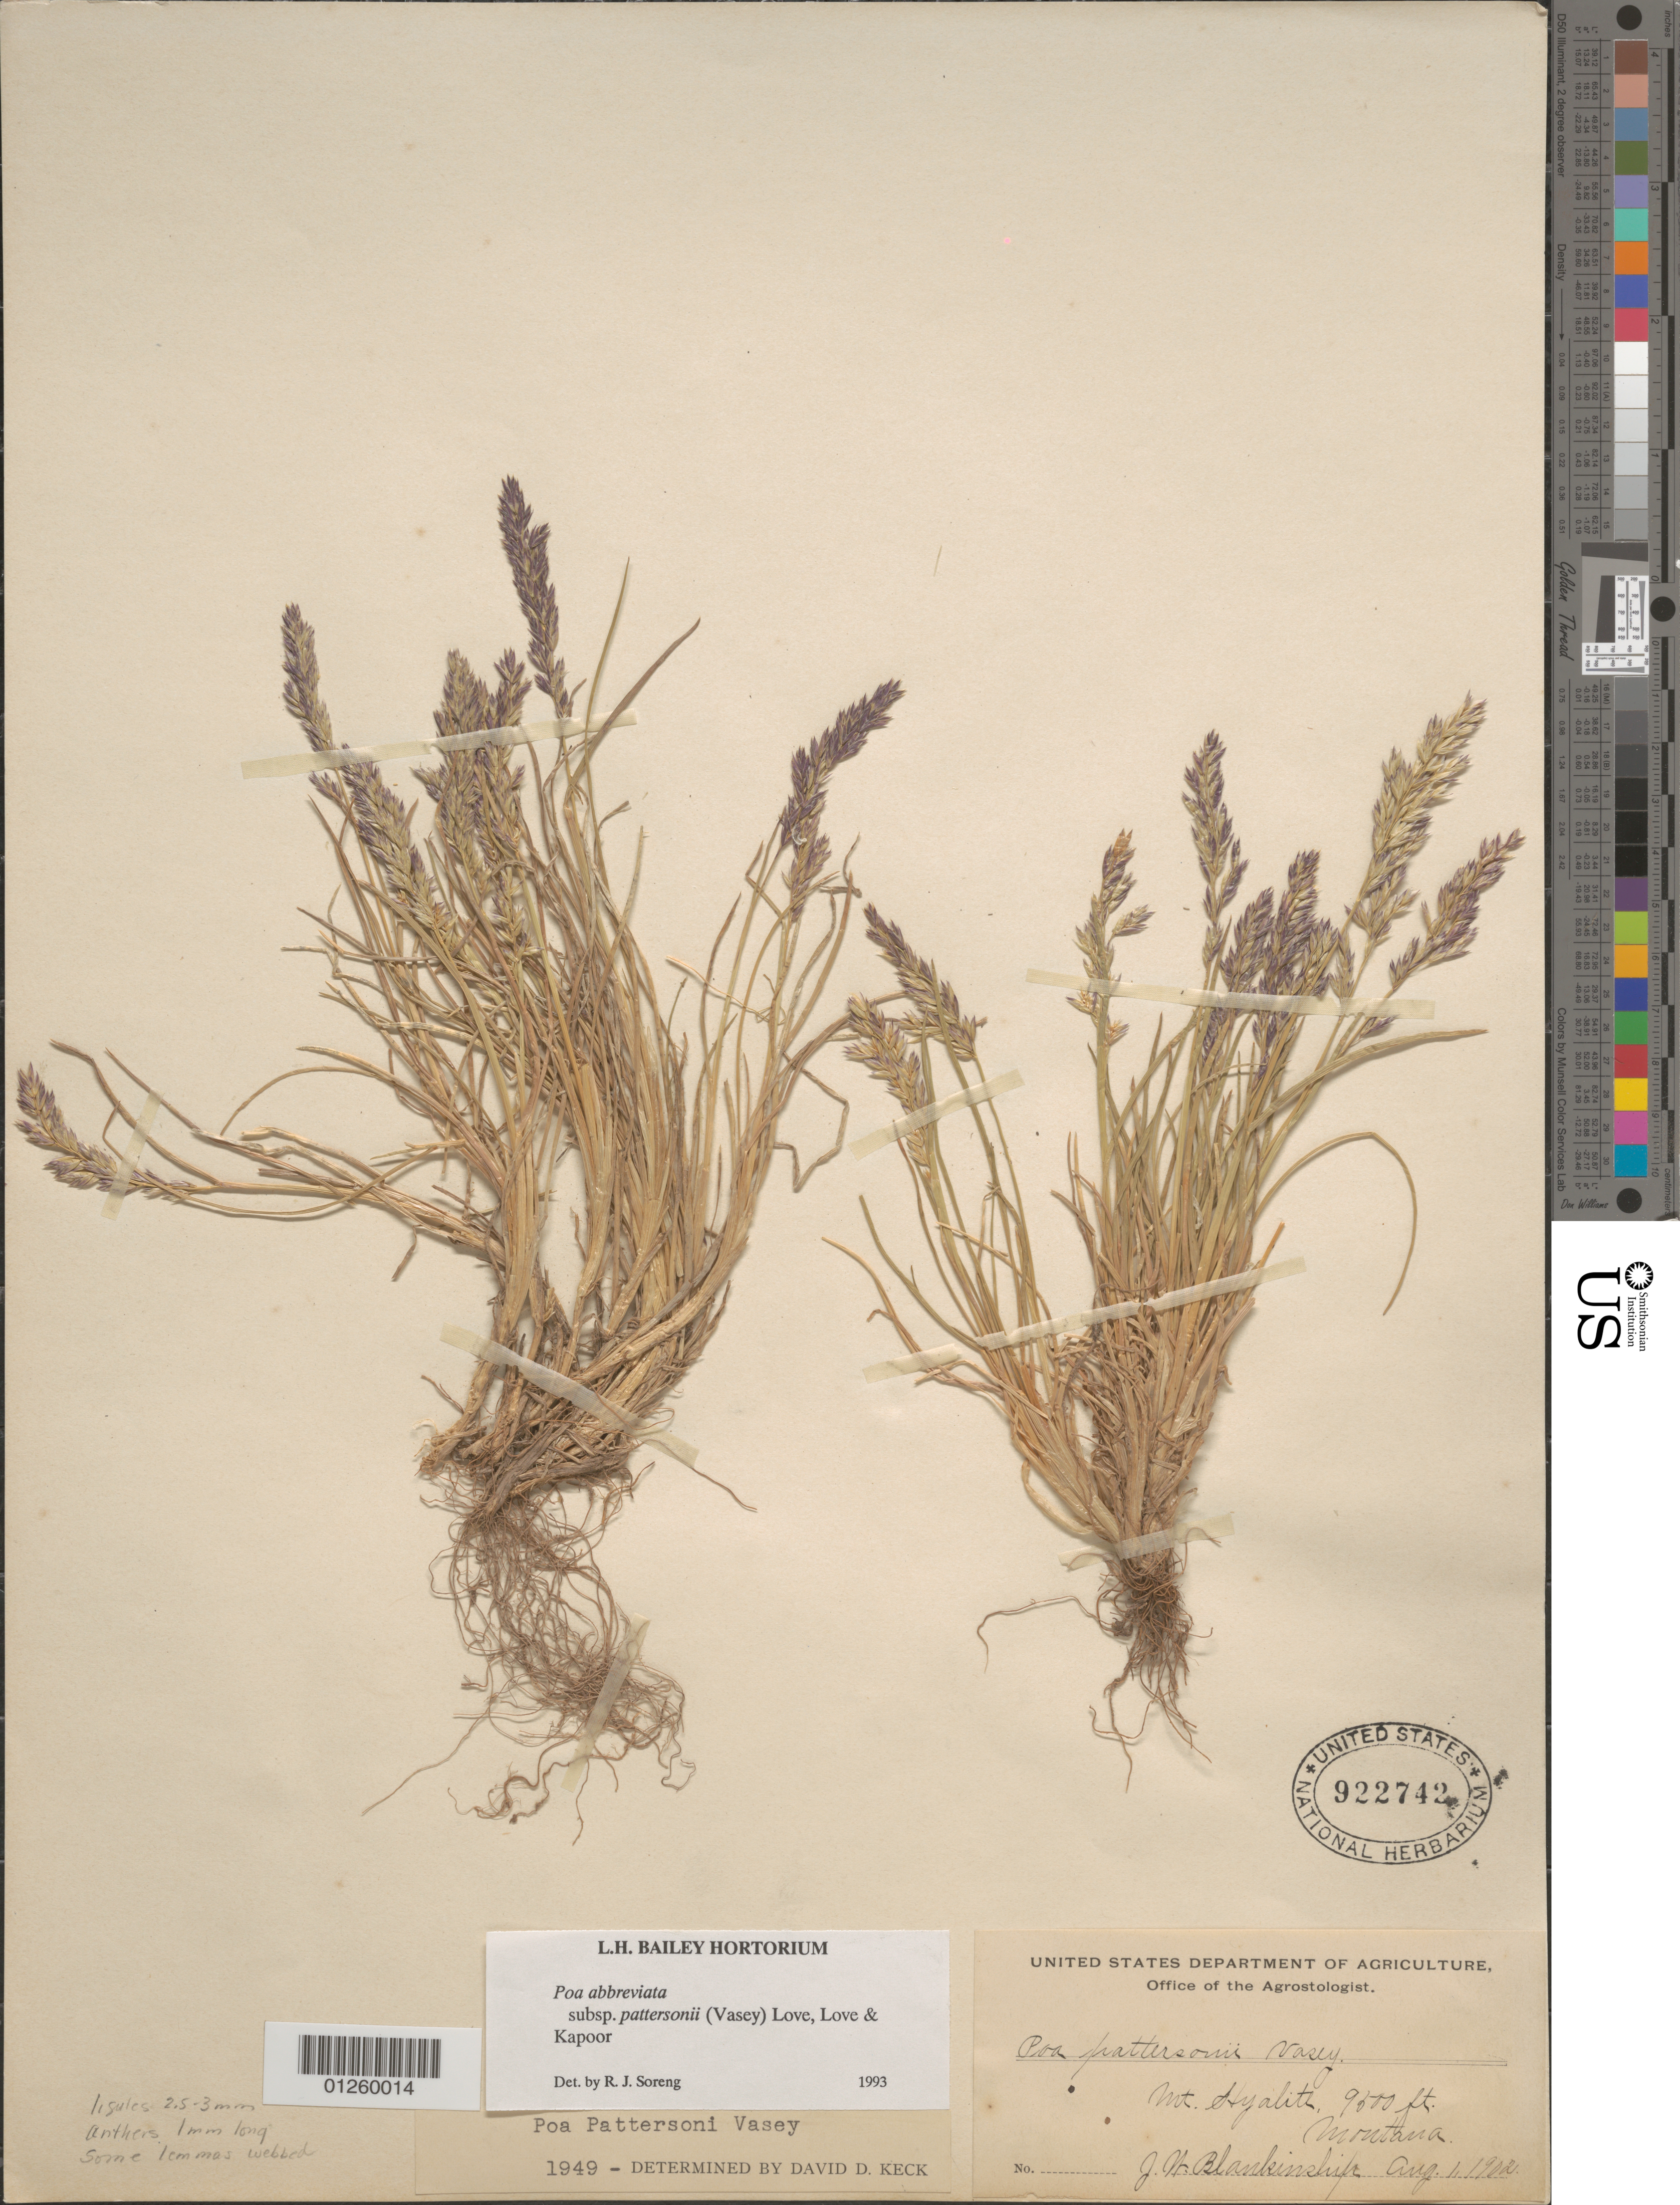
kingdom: Plantae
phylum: Tracheophyta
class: Liliopsida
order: Poales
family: Poaceae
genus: Poa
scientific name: Poa abbreviata subsp. pattersonii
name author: (Vasey) Á. Löve et al.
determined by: Soreng, Robert J., Research Associate (BOT), Smithsonian Institution - National Museum of Natural History (UNITED STATES)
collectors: J. W. Blankinship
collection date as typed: Aug. 1, 1902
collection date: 1902-08-01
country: United States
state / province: Montana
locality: Mt. Hyalite.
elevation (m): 2896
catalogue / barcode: US 922742